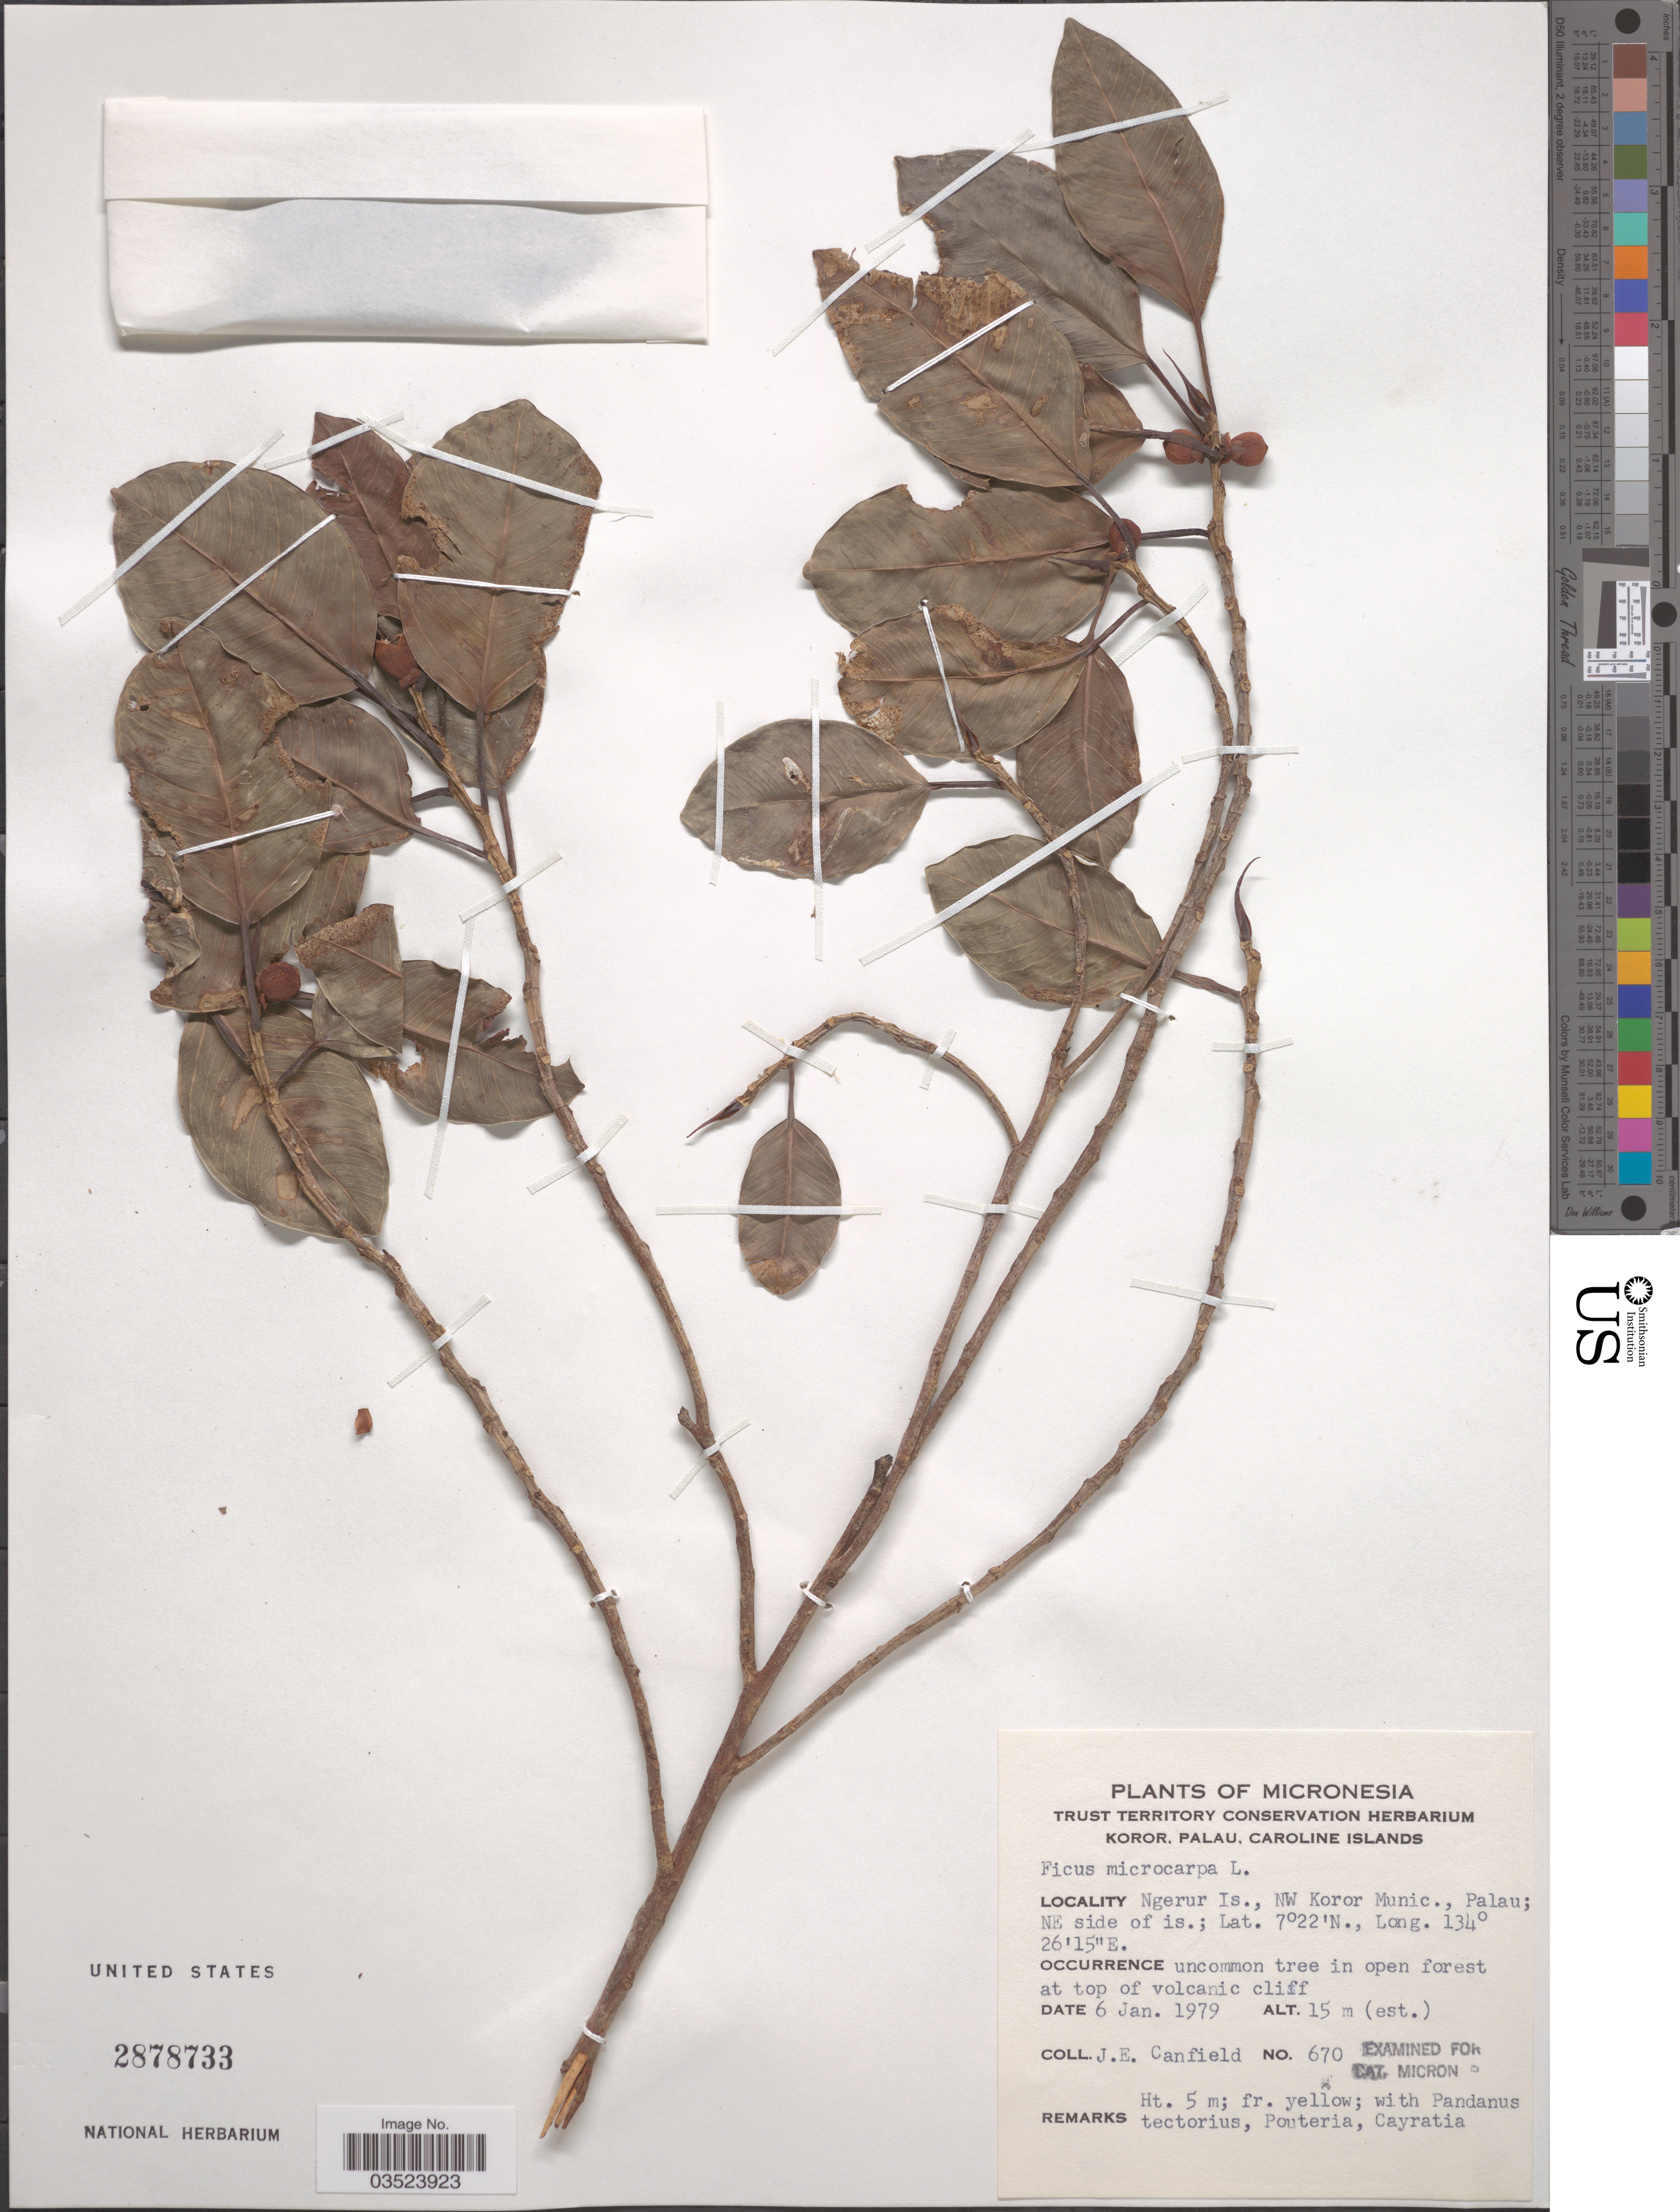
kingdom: Plantae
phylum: Tracheophyta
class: Magnoliopsida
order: Rosales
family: Moraceae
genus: Ficus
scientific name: Ficus microcarpa var. latifolia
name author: (Miq.) Corner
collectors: J. E. Canfield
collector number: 670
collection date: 1979-01-06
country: Palau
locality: Ngerur Is., NW Koror Munic., Palau; NE side of is.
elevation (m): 15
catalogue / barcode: US 2878733